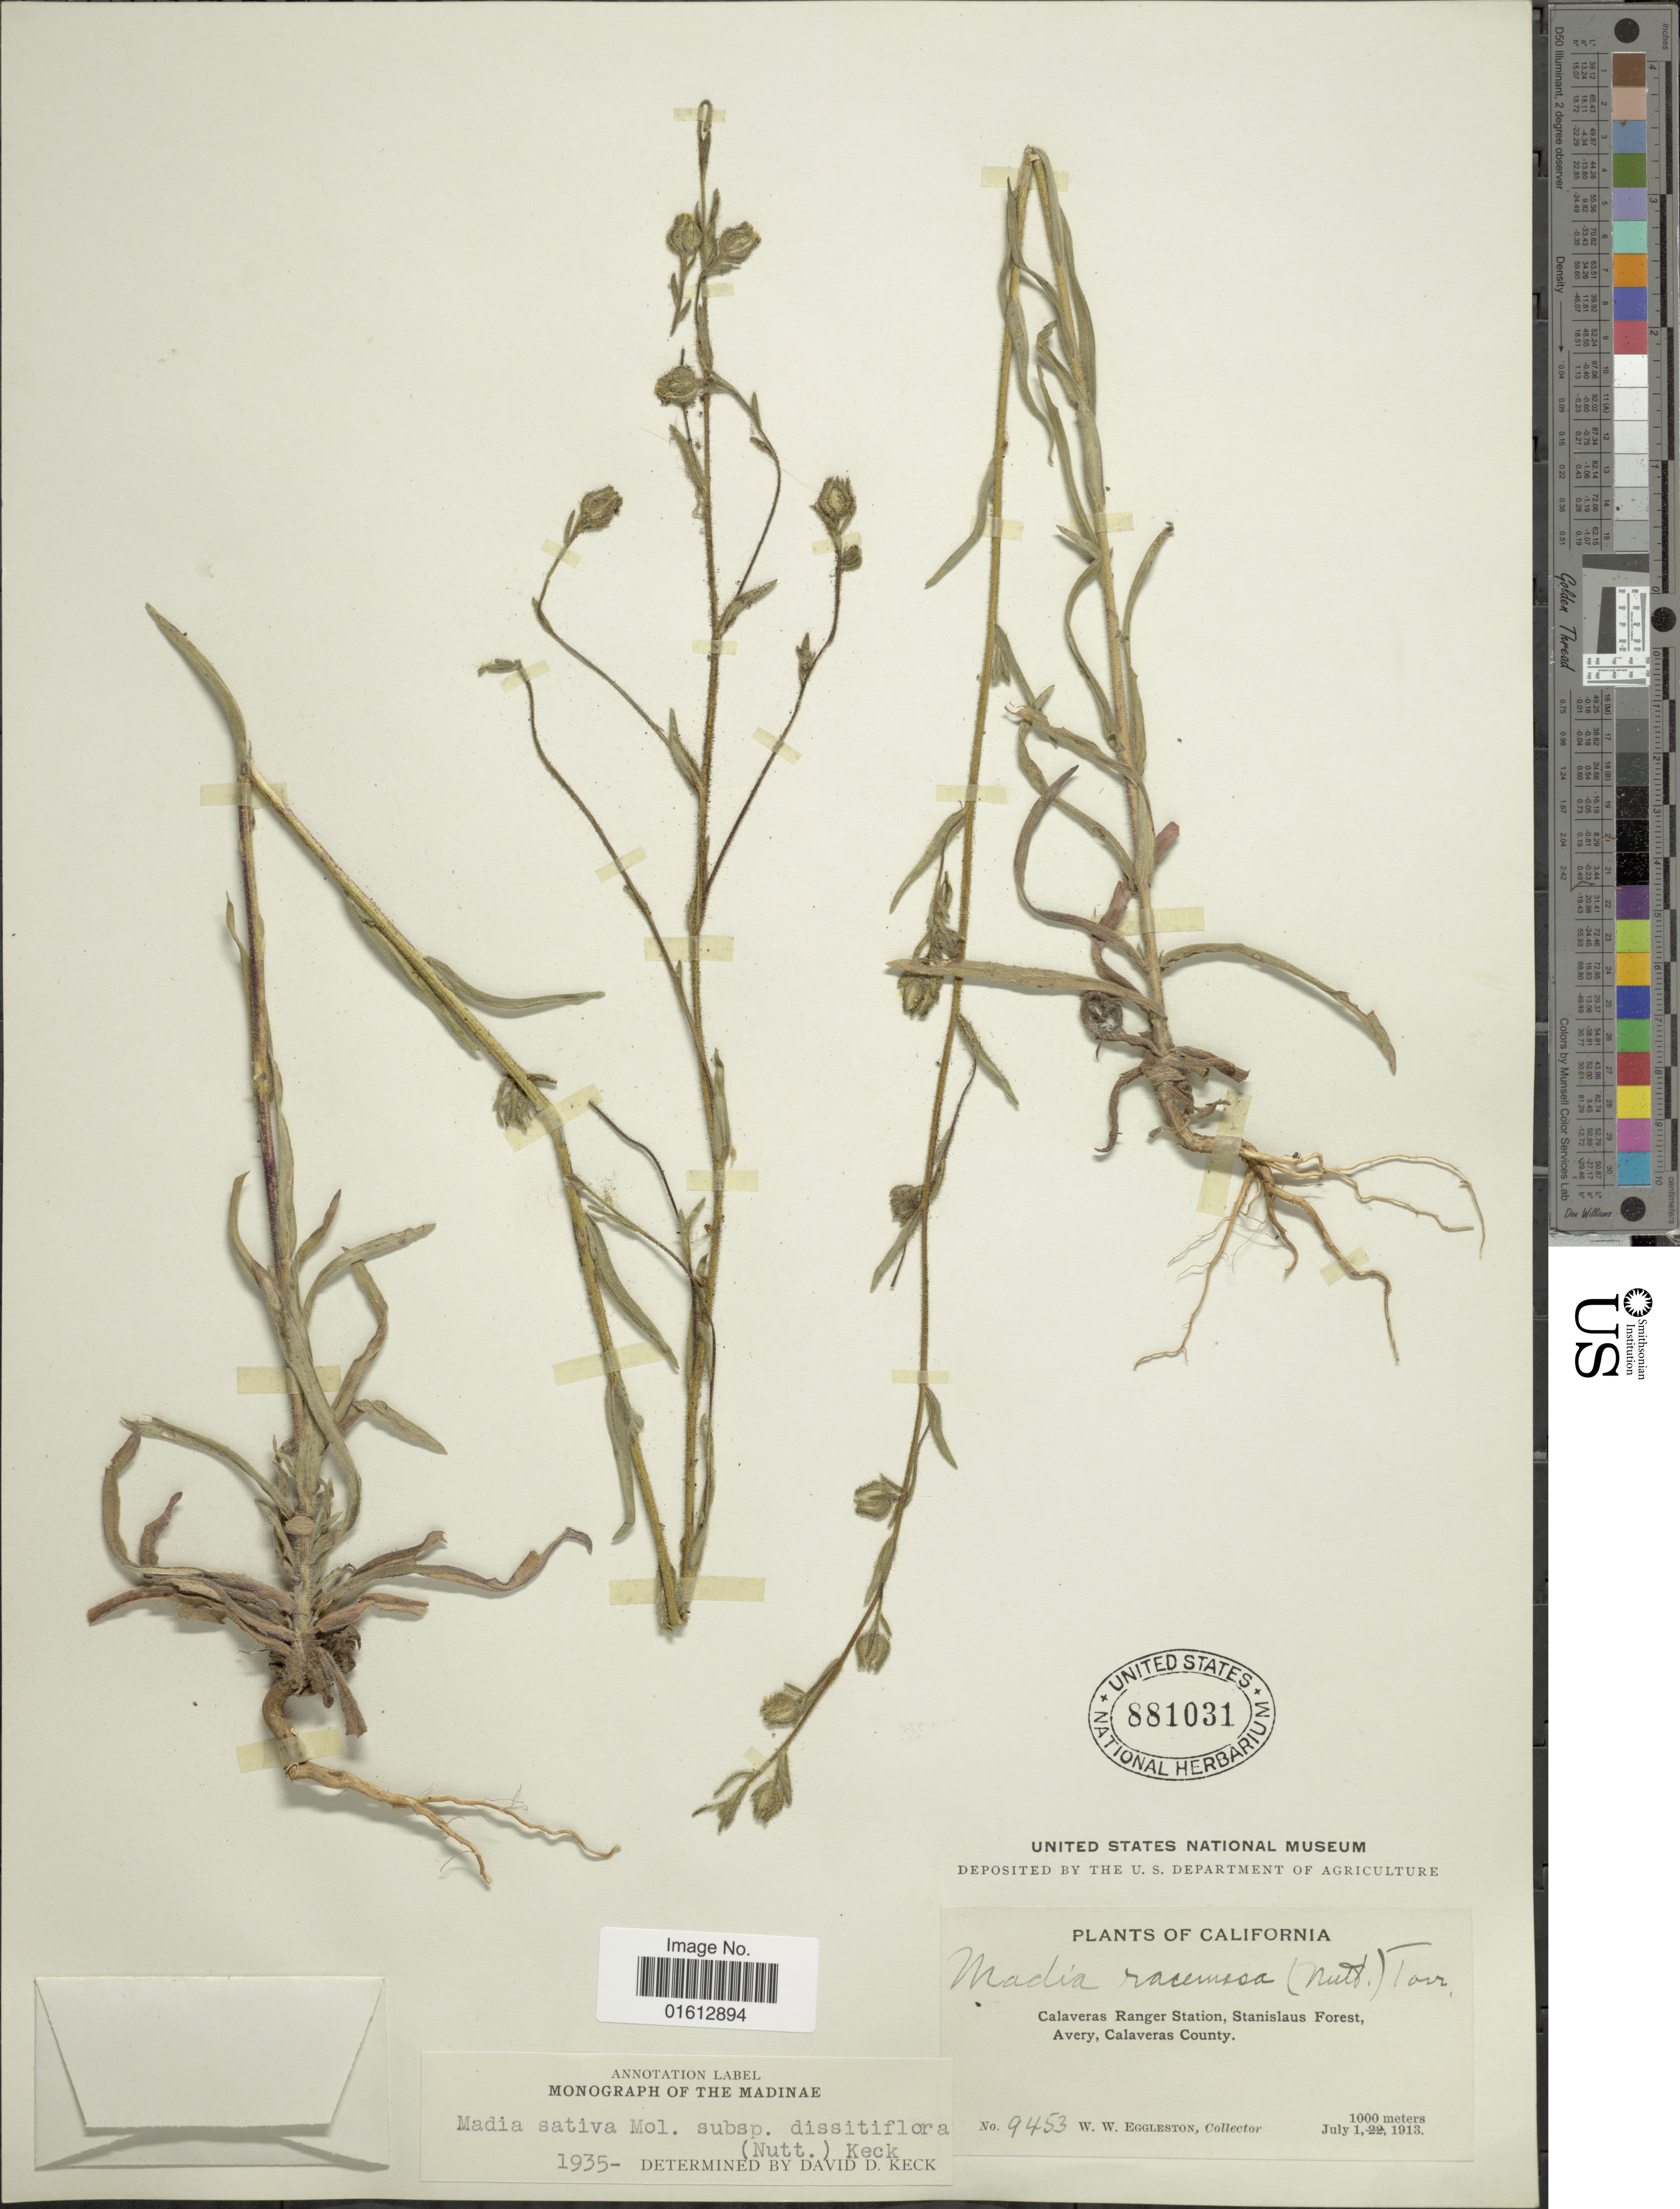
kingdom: Plantae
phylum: Tracheophyta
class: Magnoliopsida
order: Asterales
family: Asteraceae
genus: Madia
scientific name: Madia gracilis subsp. gracilis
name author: (Sm.) D.D. Keck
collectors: W. W. Eggleston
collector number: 9453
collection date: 1913-07-01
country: United States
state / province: California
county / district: Calaveras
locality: California, Calaveras Ranger Station, Stanislaus Forest, Avery, Calavera County.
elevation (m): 1000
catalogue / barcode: US 881031